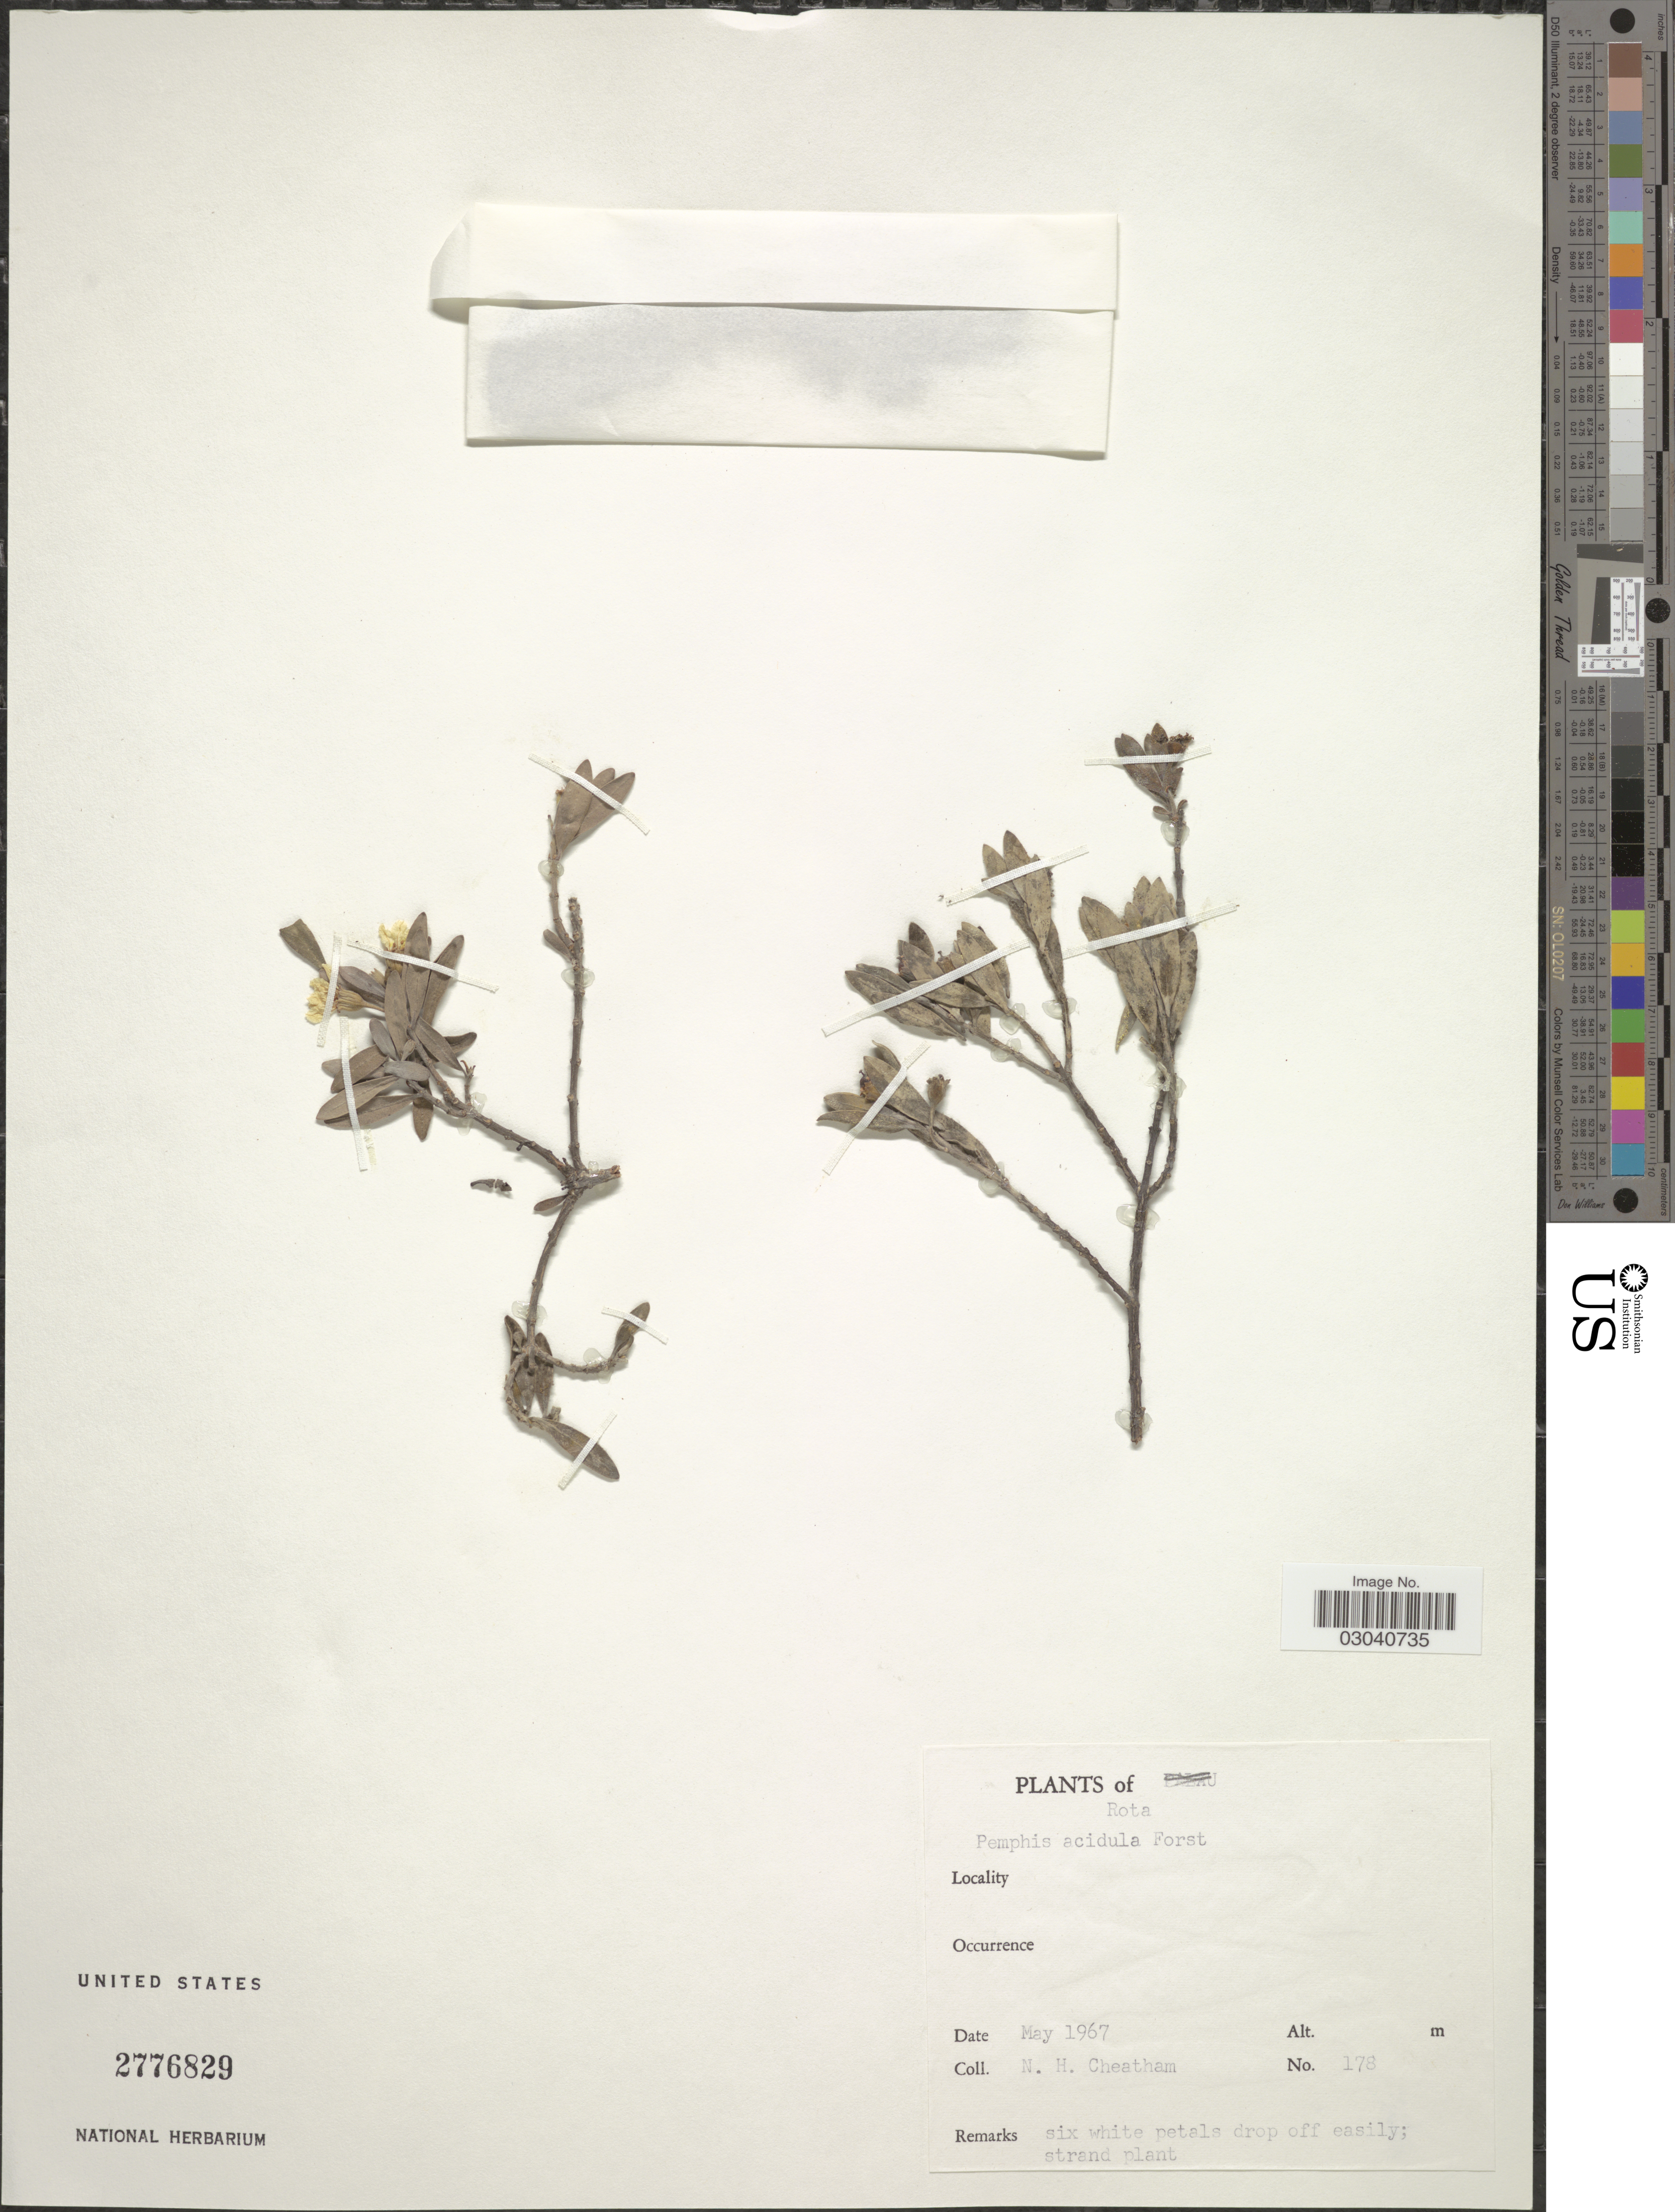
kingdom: Plantae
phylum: Tracheophyta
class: Magnoliopsida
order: Myrtales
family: Lythraceae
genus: Pemphis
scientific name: Pemphis acidula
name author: J.R. Forst. & G. Forst.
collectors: N. H. Cheatham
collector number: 178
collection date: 1967-05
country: Northern Mariana Islands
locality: Rota.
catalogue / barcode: US 2776829